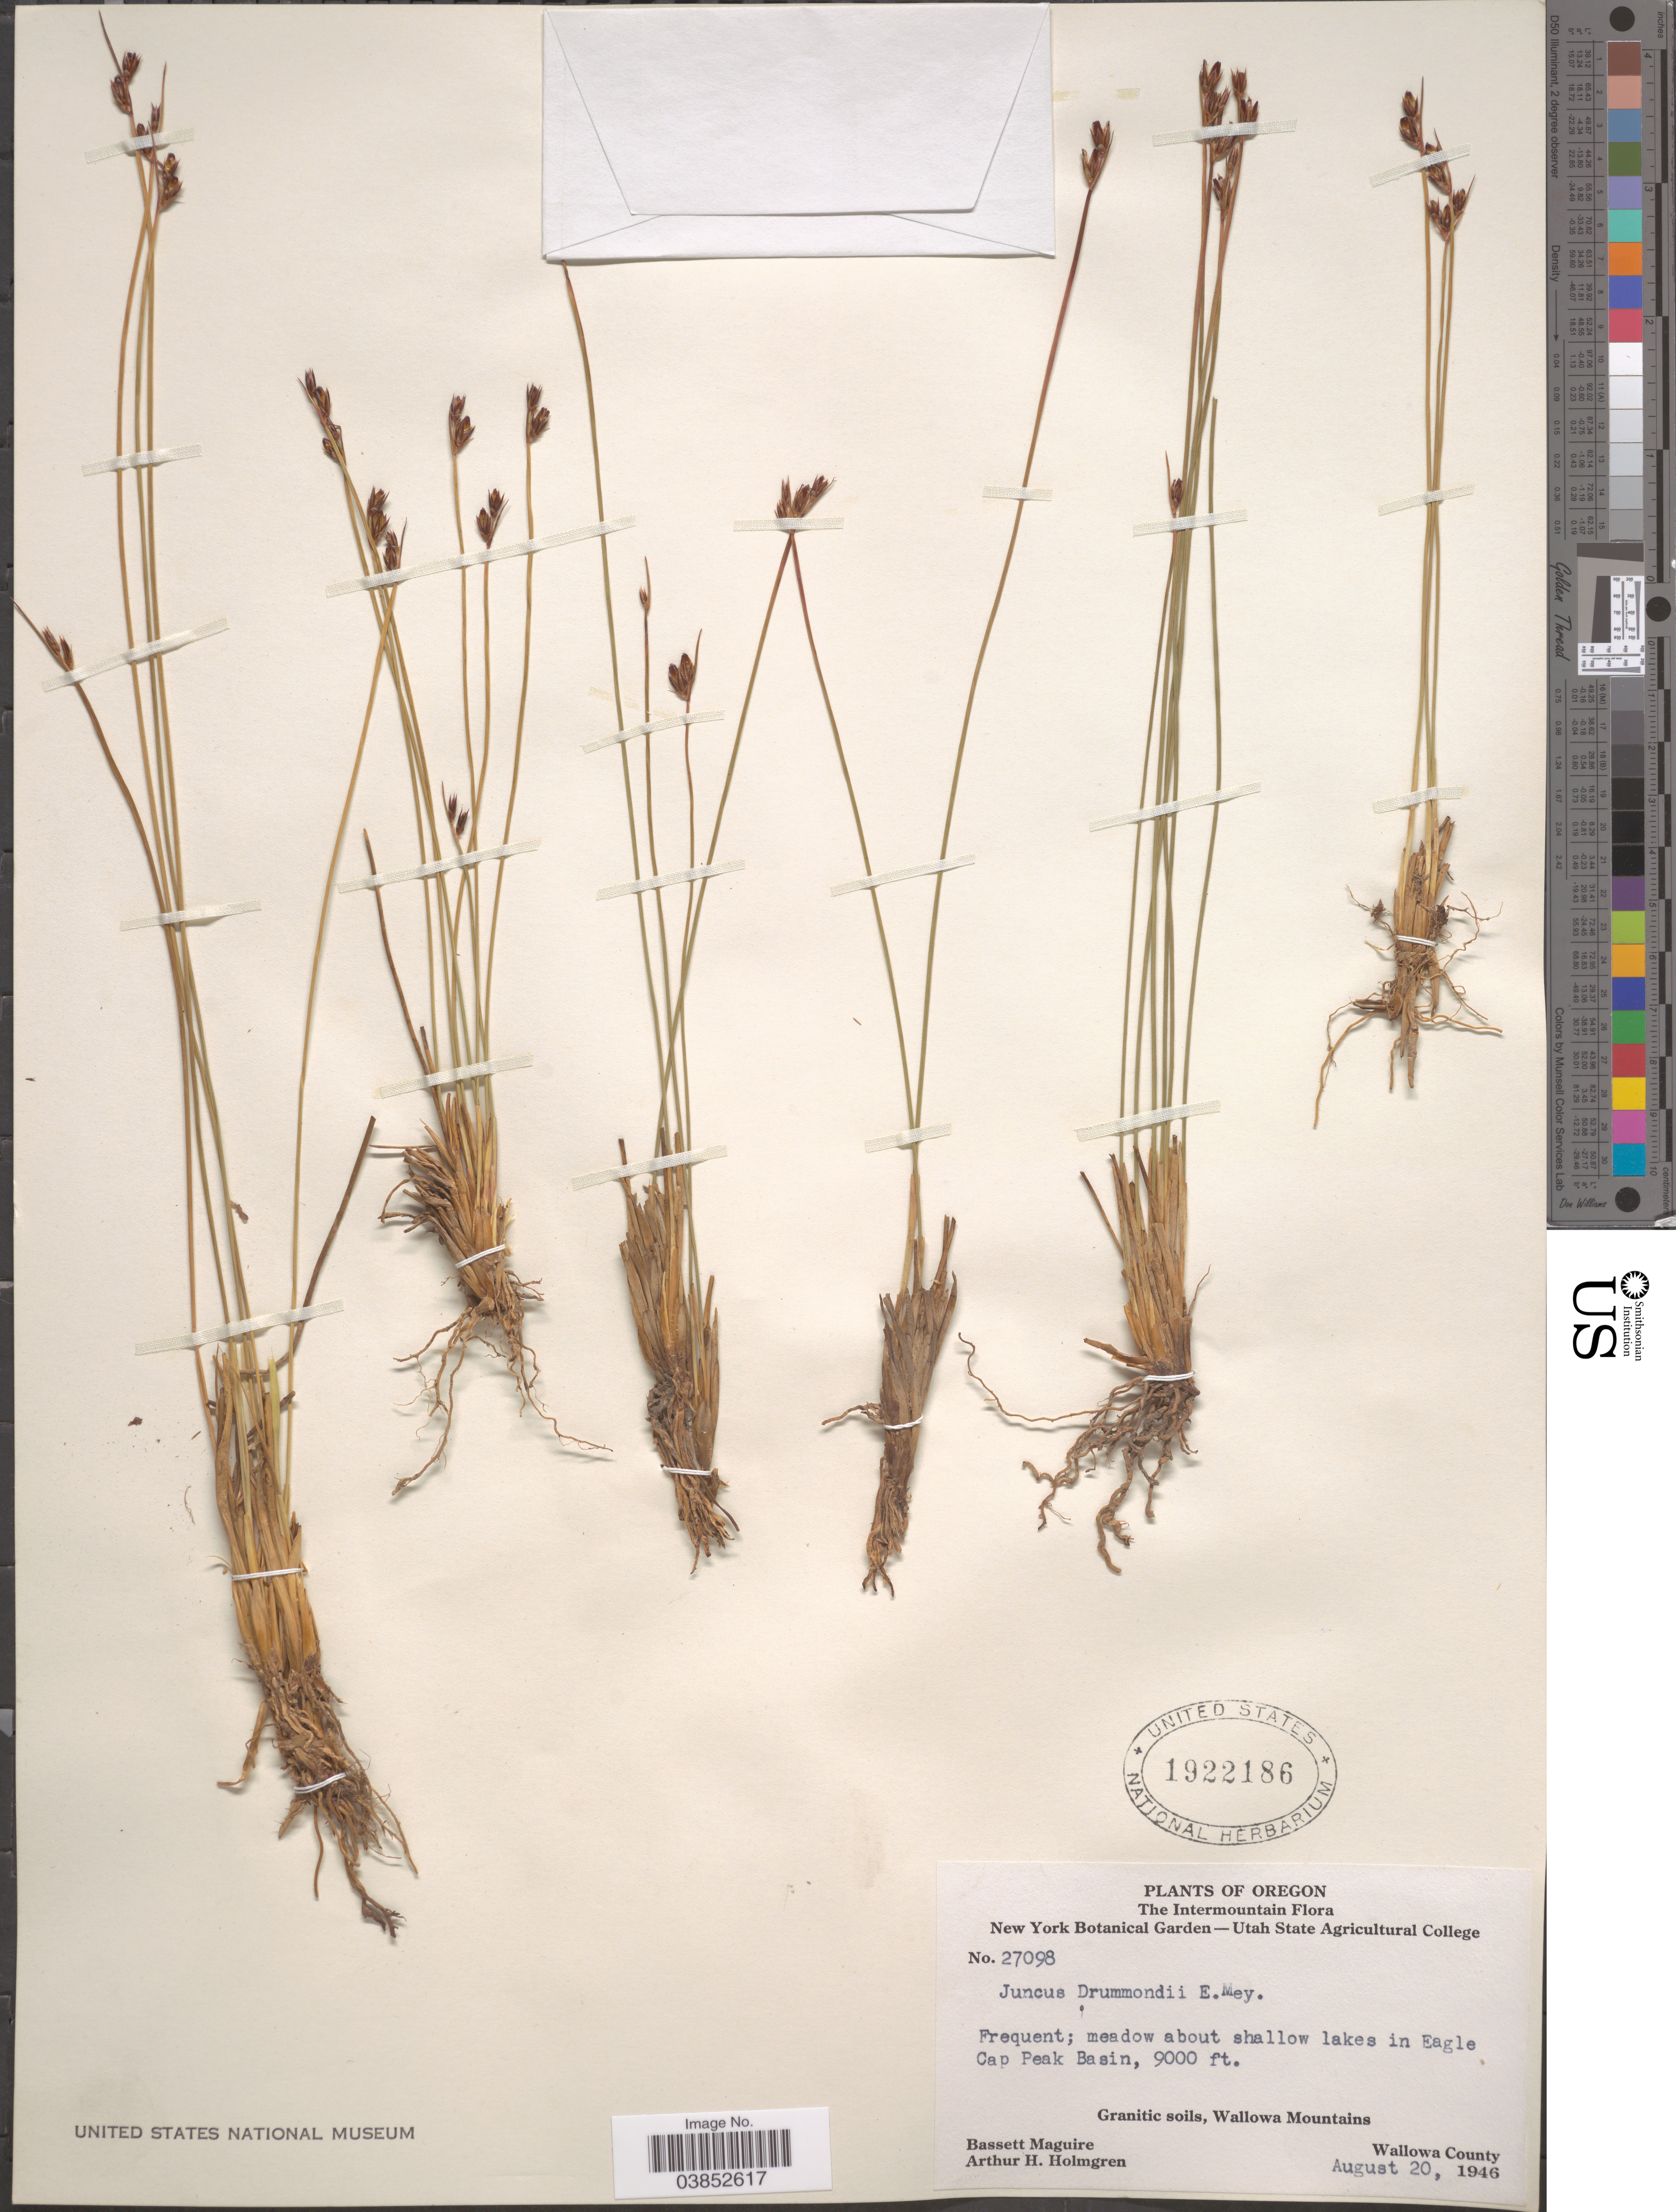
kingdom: Plantae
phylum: Tracheophyta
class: Liliopsida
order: Poales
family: Juncaceae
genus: Juncus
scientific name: Juncus drummondii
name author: E. Mey.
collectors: B. Maguire & A. H. Holmgren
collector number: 27098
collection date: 1946-08-20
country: United States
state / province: Oregon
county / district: Wallowa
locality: The Intermountain. Meadow about shallow lakes in Eagle Cap Peak Basin. Wallowa Mountains. Wallowa County.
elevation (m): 2743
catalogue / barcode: US 1922186